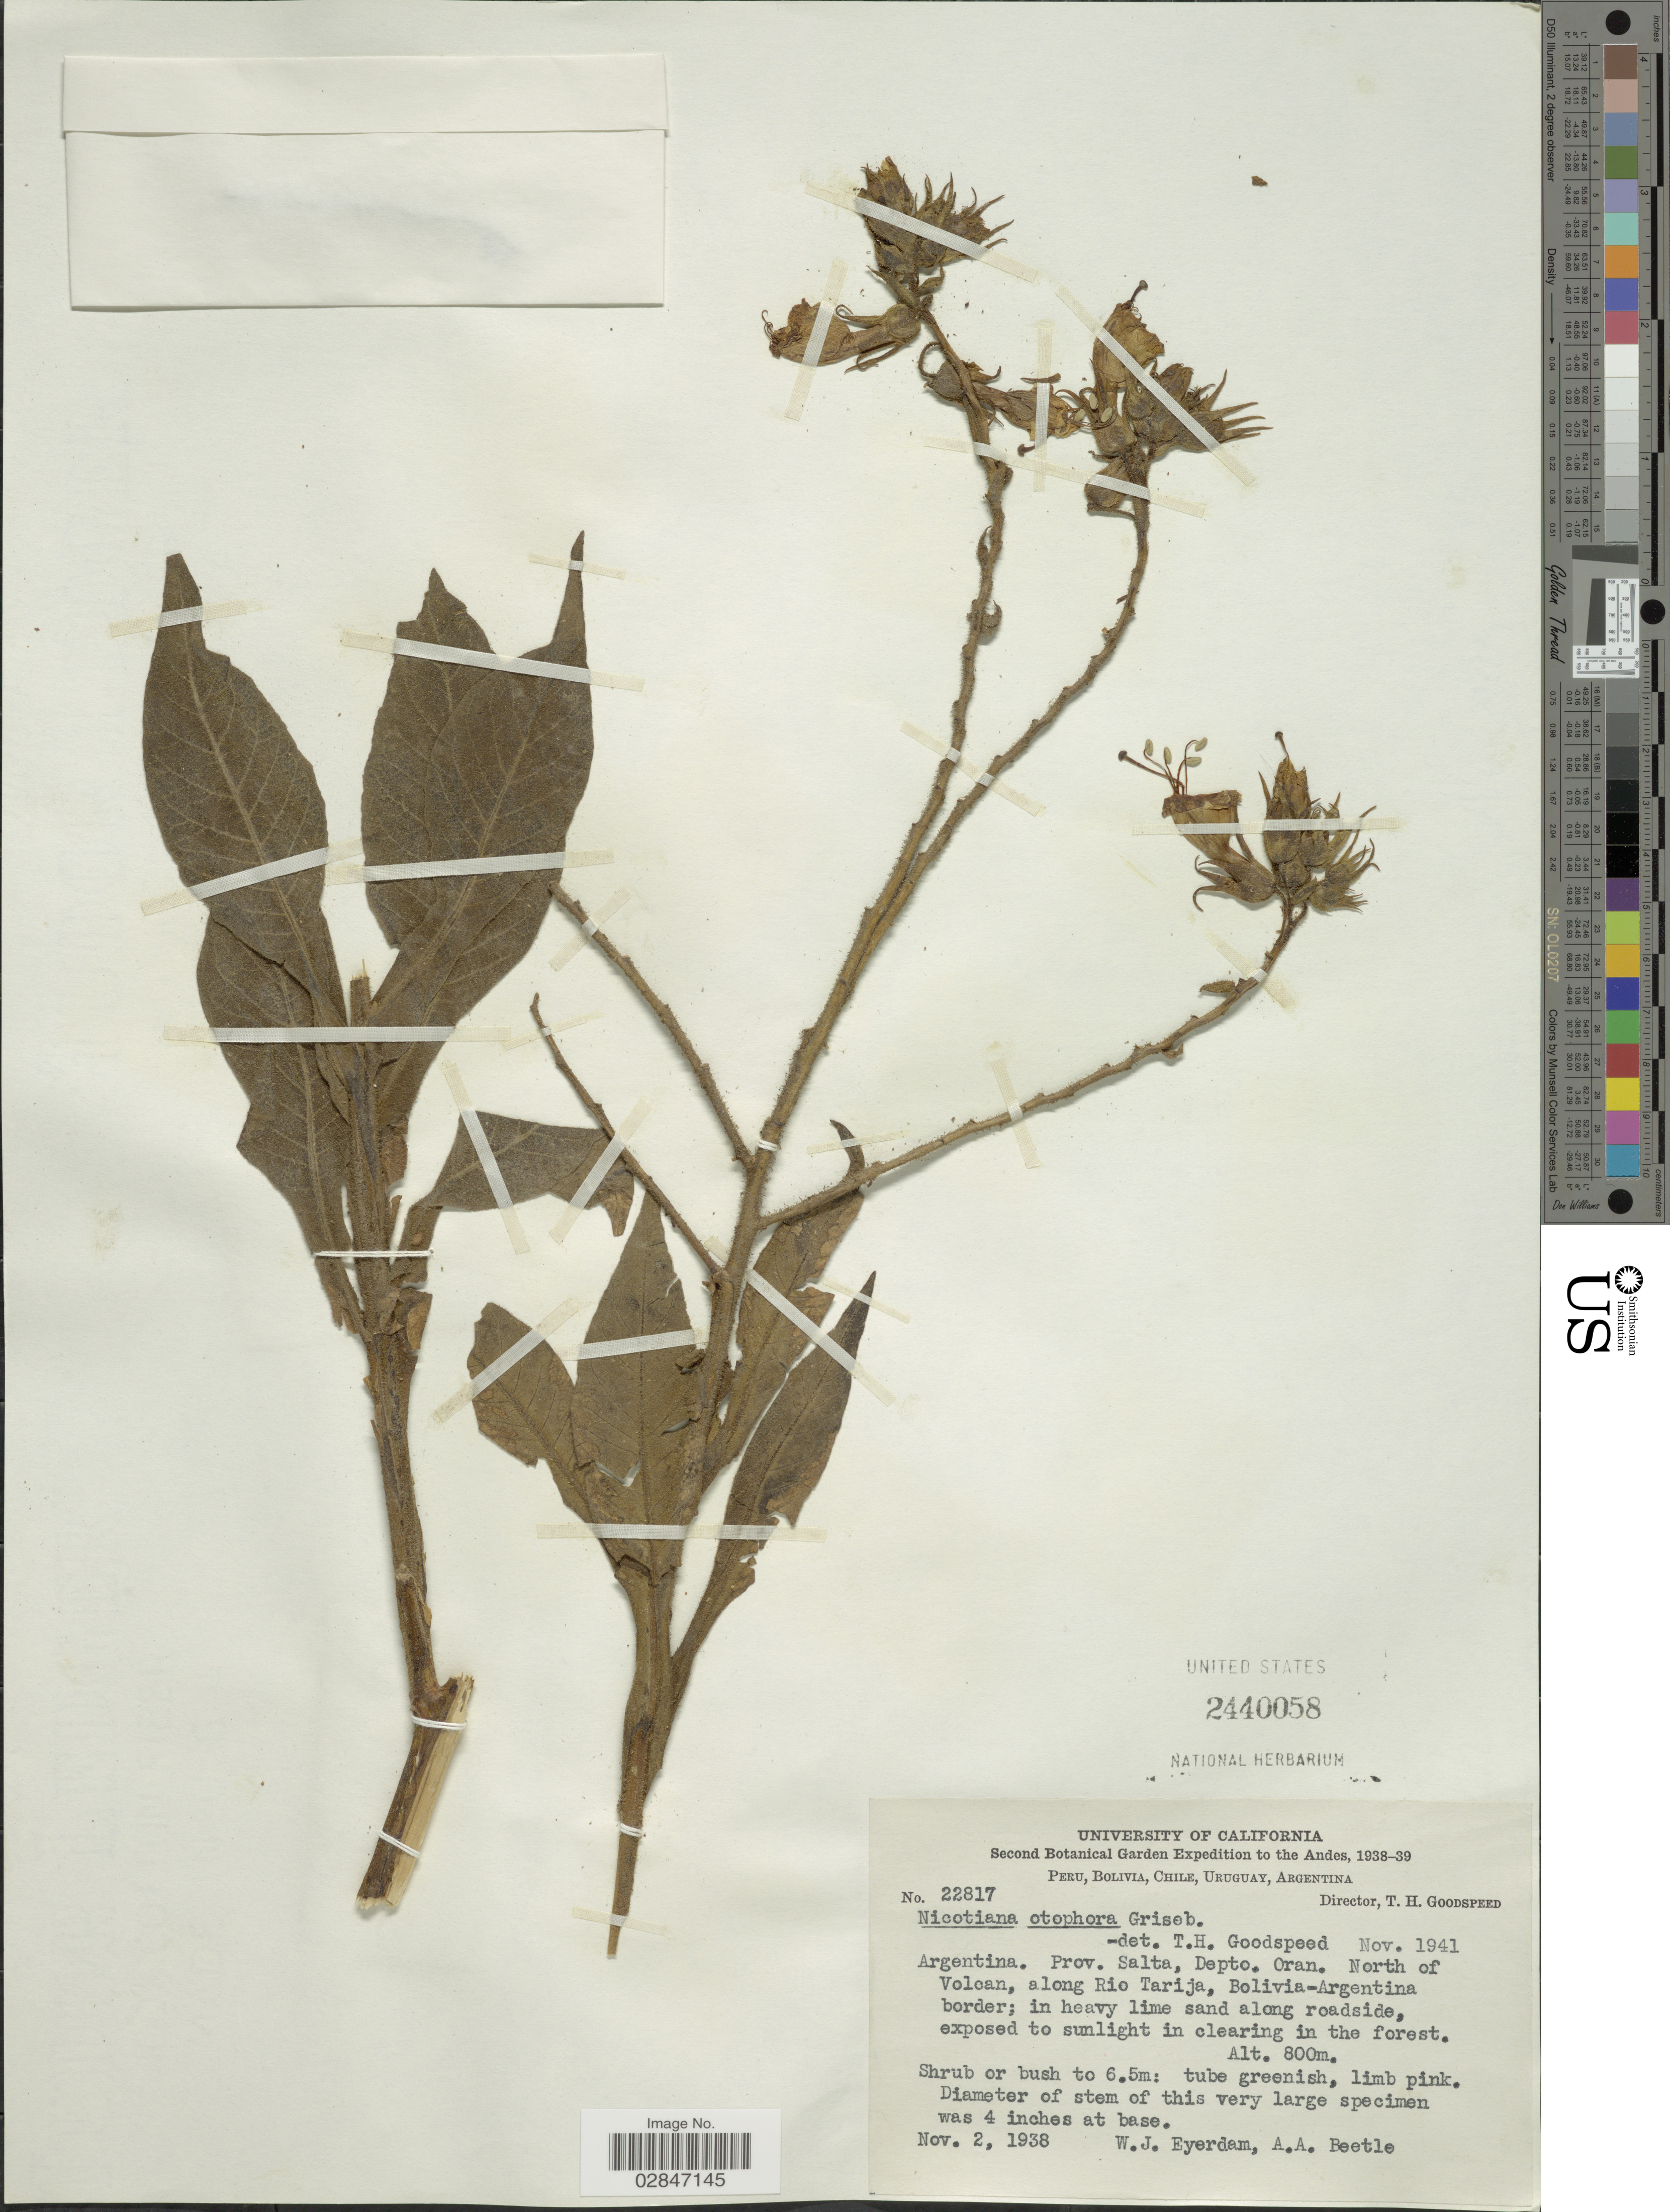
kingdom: Plantae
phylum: Tracheophyta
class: Magnoliopsida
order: Solanales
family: Solanaceae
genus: Nicotiana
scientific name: Nicotiana otophora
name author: Griseb.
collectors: W. J. Eyerdam & A. A. Beetle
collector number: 22817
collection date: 1938-11-02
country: Argentina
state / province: Salta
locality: The Andes, Prov. Salta, Depto. Oran, North of Volcan, along Tarija, Bolivia-Argentina border.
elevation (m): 800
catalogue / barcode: US 2440058